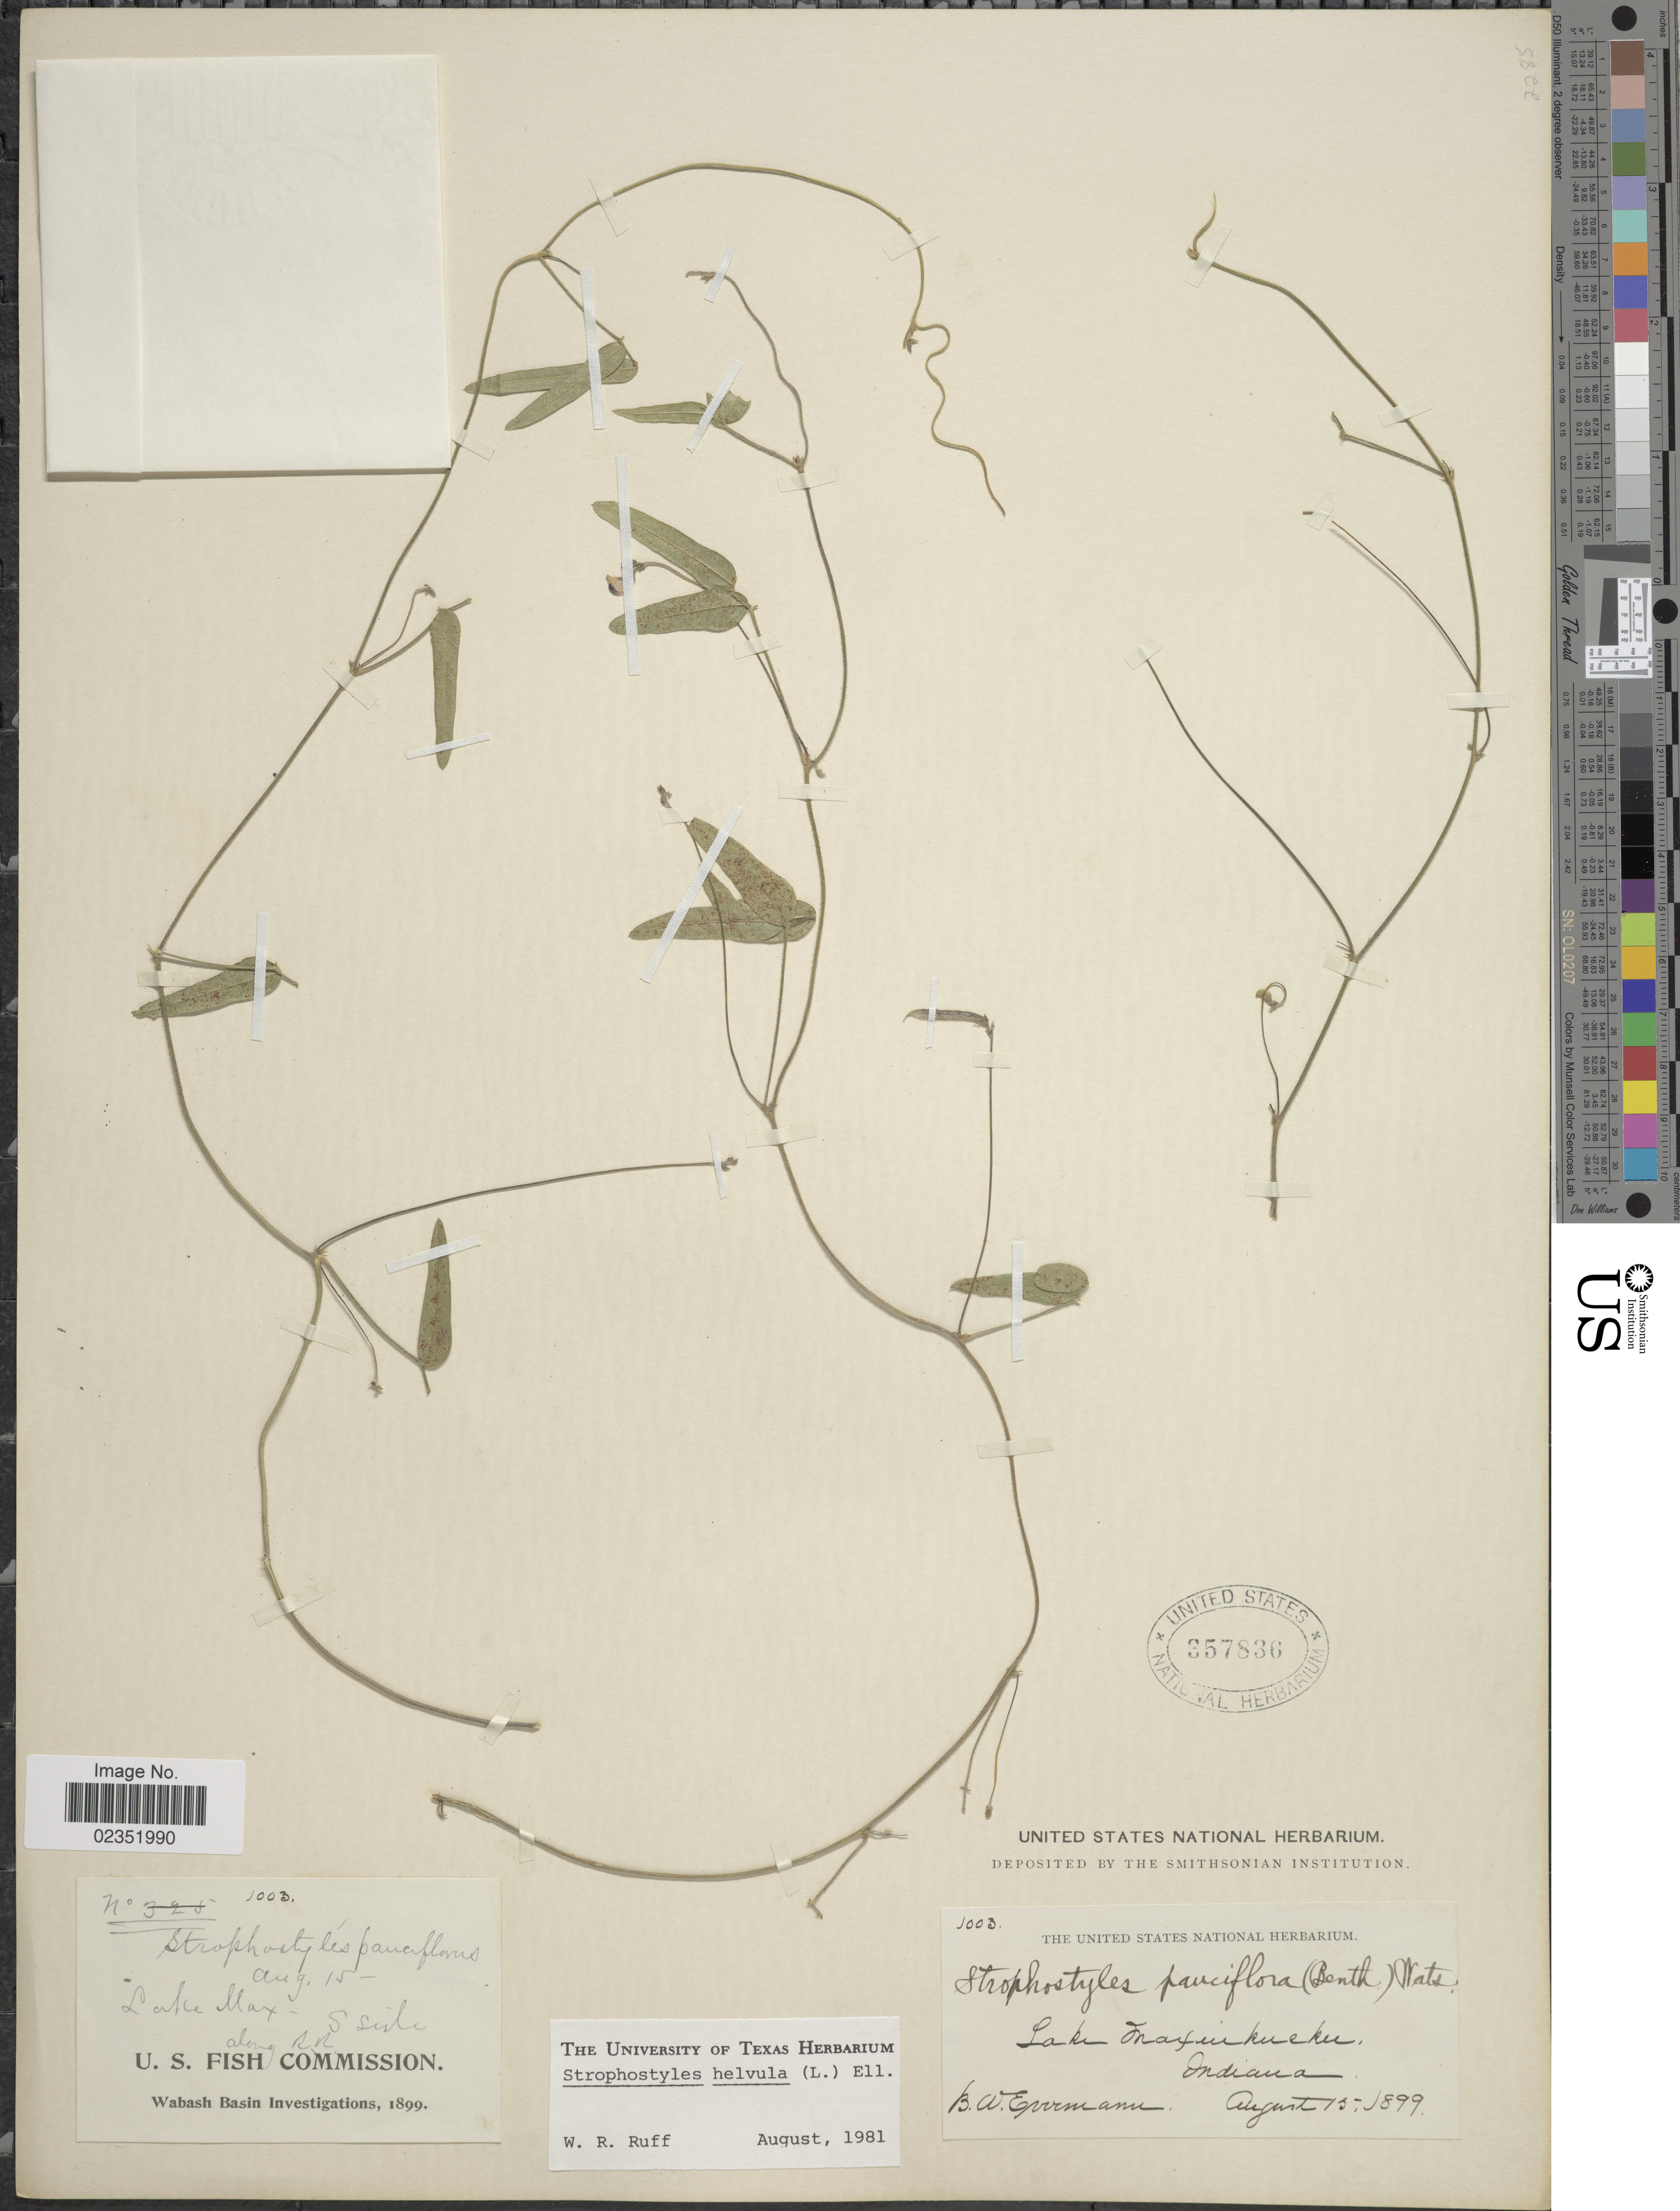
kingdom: Plantae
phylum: Tracheophyta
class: Magnoliopsida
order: Fabales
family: Fabaceae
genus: Strophostyles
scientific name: Strophostyles helvola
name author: (L.) Elliott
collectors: B. W. Evermann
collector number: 1003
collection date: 1899-08-15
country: United States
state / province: Indiana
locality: Lake Maxinkuckee, along RR., S side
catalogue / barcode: US 357836